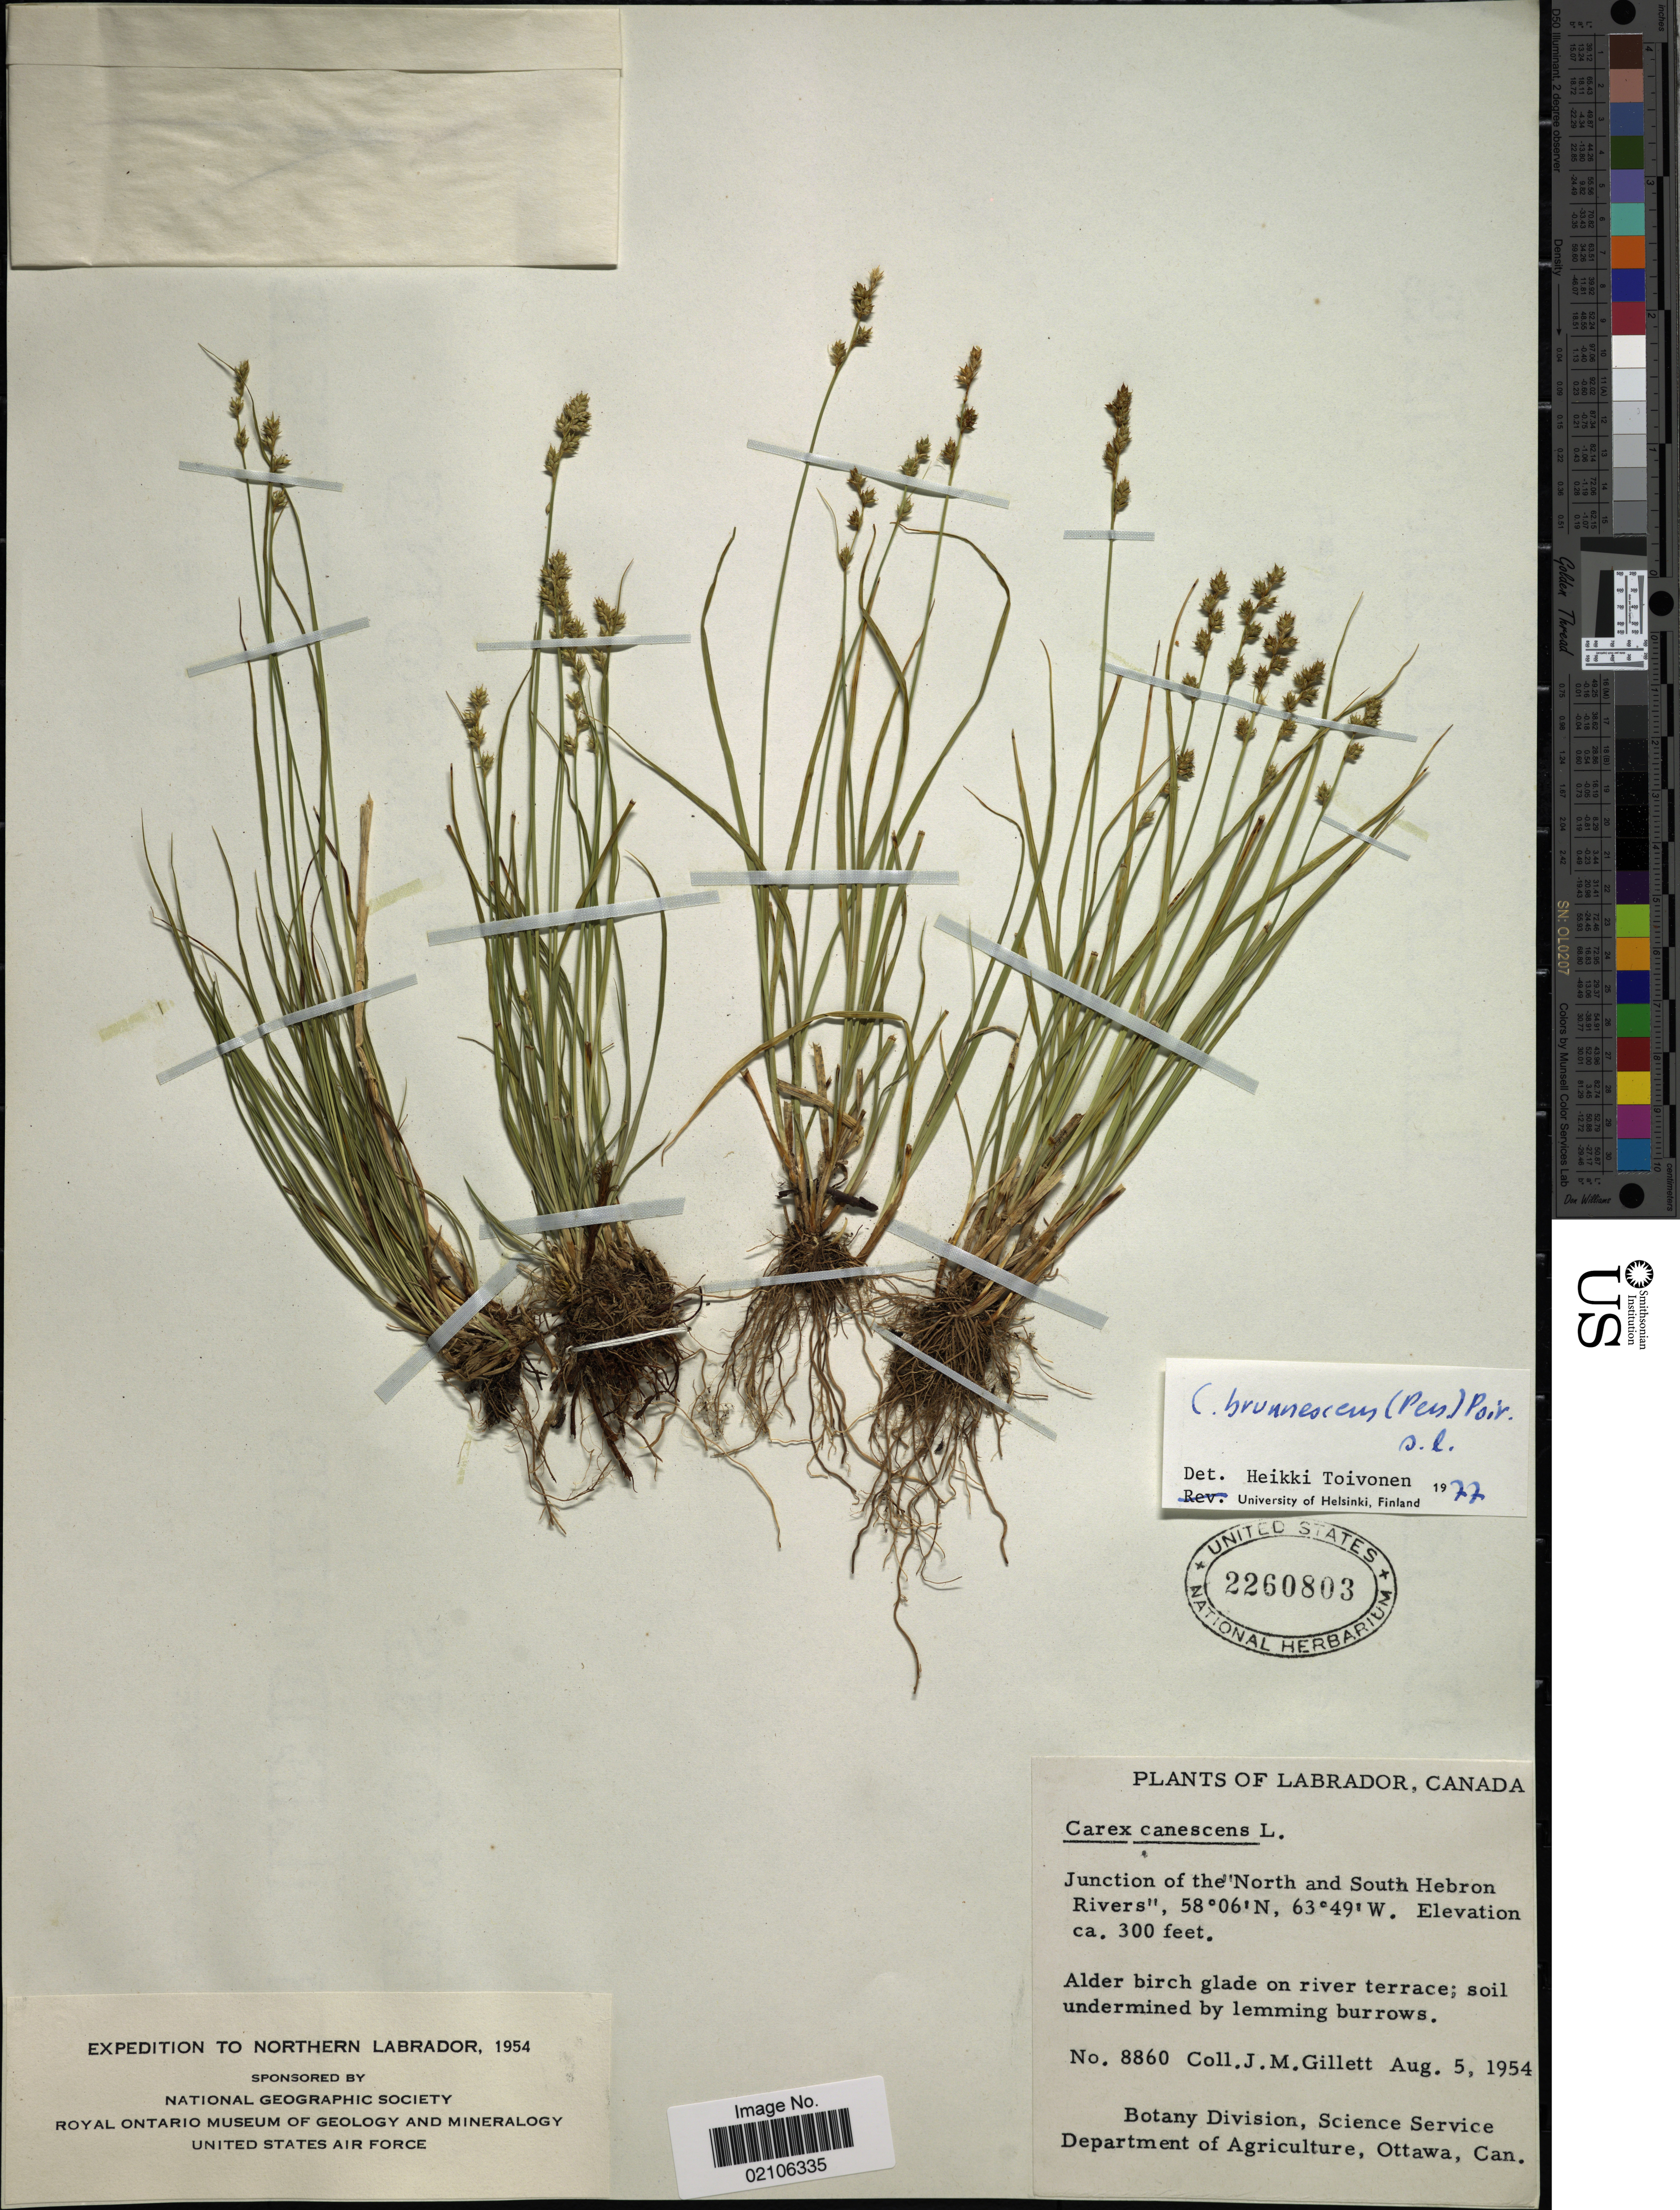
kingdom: Plantae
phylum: Tracheophyta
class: Liliopsida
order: Poales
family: Cyperaceae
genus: Carex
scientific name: Carex brunnescens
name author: (Pers.) Poir.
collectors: J. M. Gillett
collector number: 8860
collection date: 1954-08-05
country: Canada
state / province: Newfoundland and Labrador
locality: Labrador, Junction of the North and South Hebron Rivers, Alder birch glade on river terrace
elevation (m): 91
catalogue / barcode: US 2260803